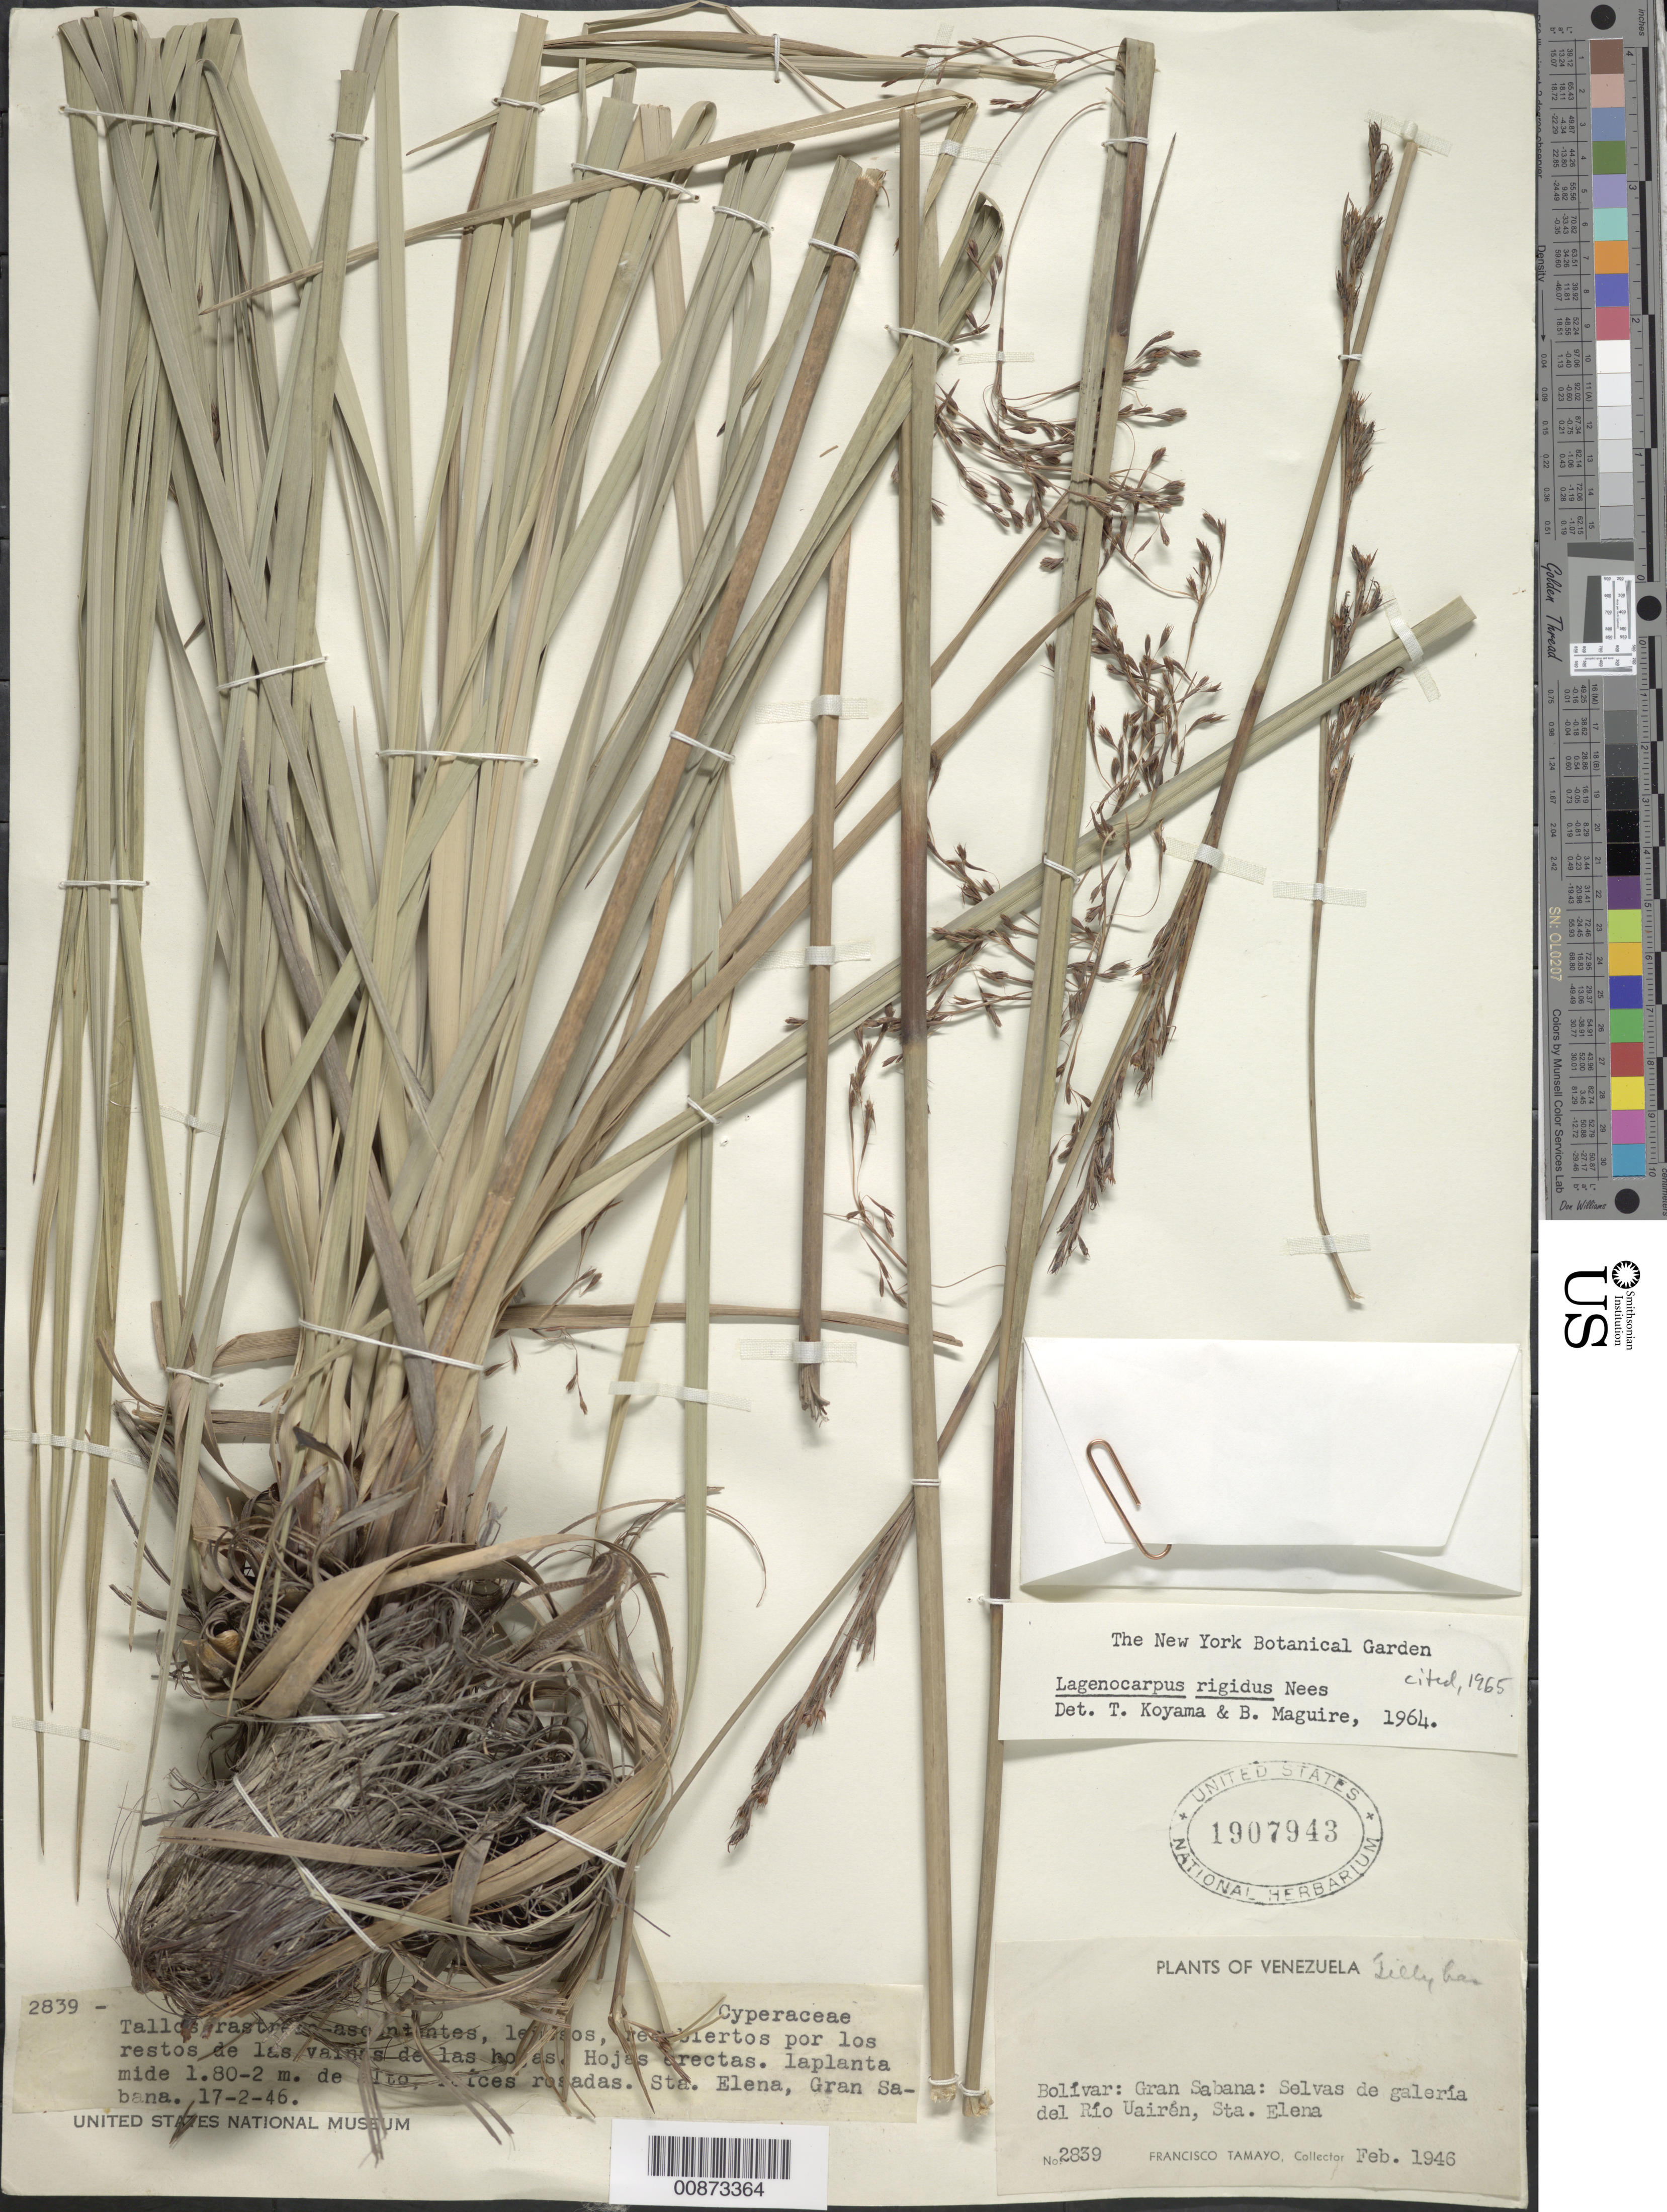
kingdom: Plantae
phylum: Tracheophyta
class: Liliopsida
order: Poales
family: Cyperaceae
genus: Lagenocarpus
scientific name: Lagenocarpus rigidus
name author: (Kunth) Nees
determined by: Koyama, T.; Maguire, B.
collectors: F. Tamayo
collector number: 2839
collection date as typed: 17-Feb-46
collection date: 1946-02-17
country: Venezuela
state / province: Bolívar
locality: Gran Sabana, Sta. Elena, Río Uairén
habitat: Selvas de galeria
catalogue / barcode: US 1907943